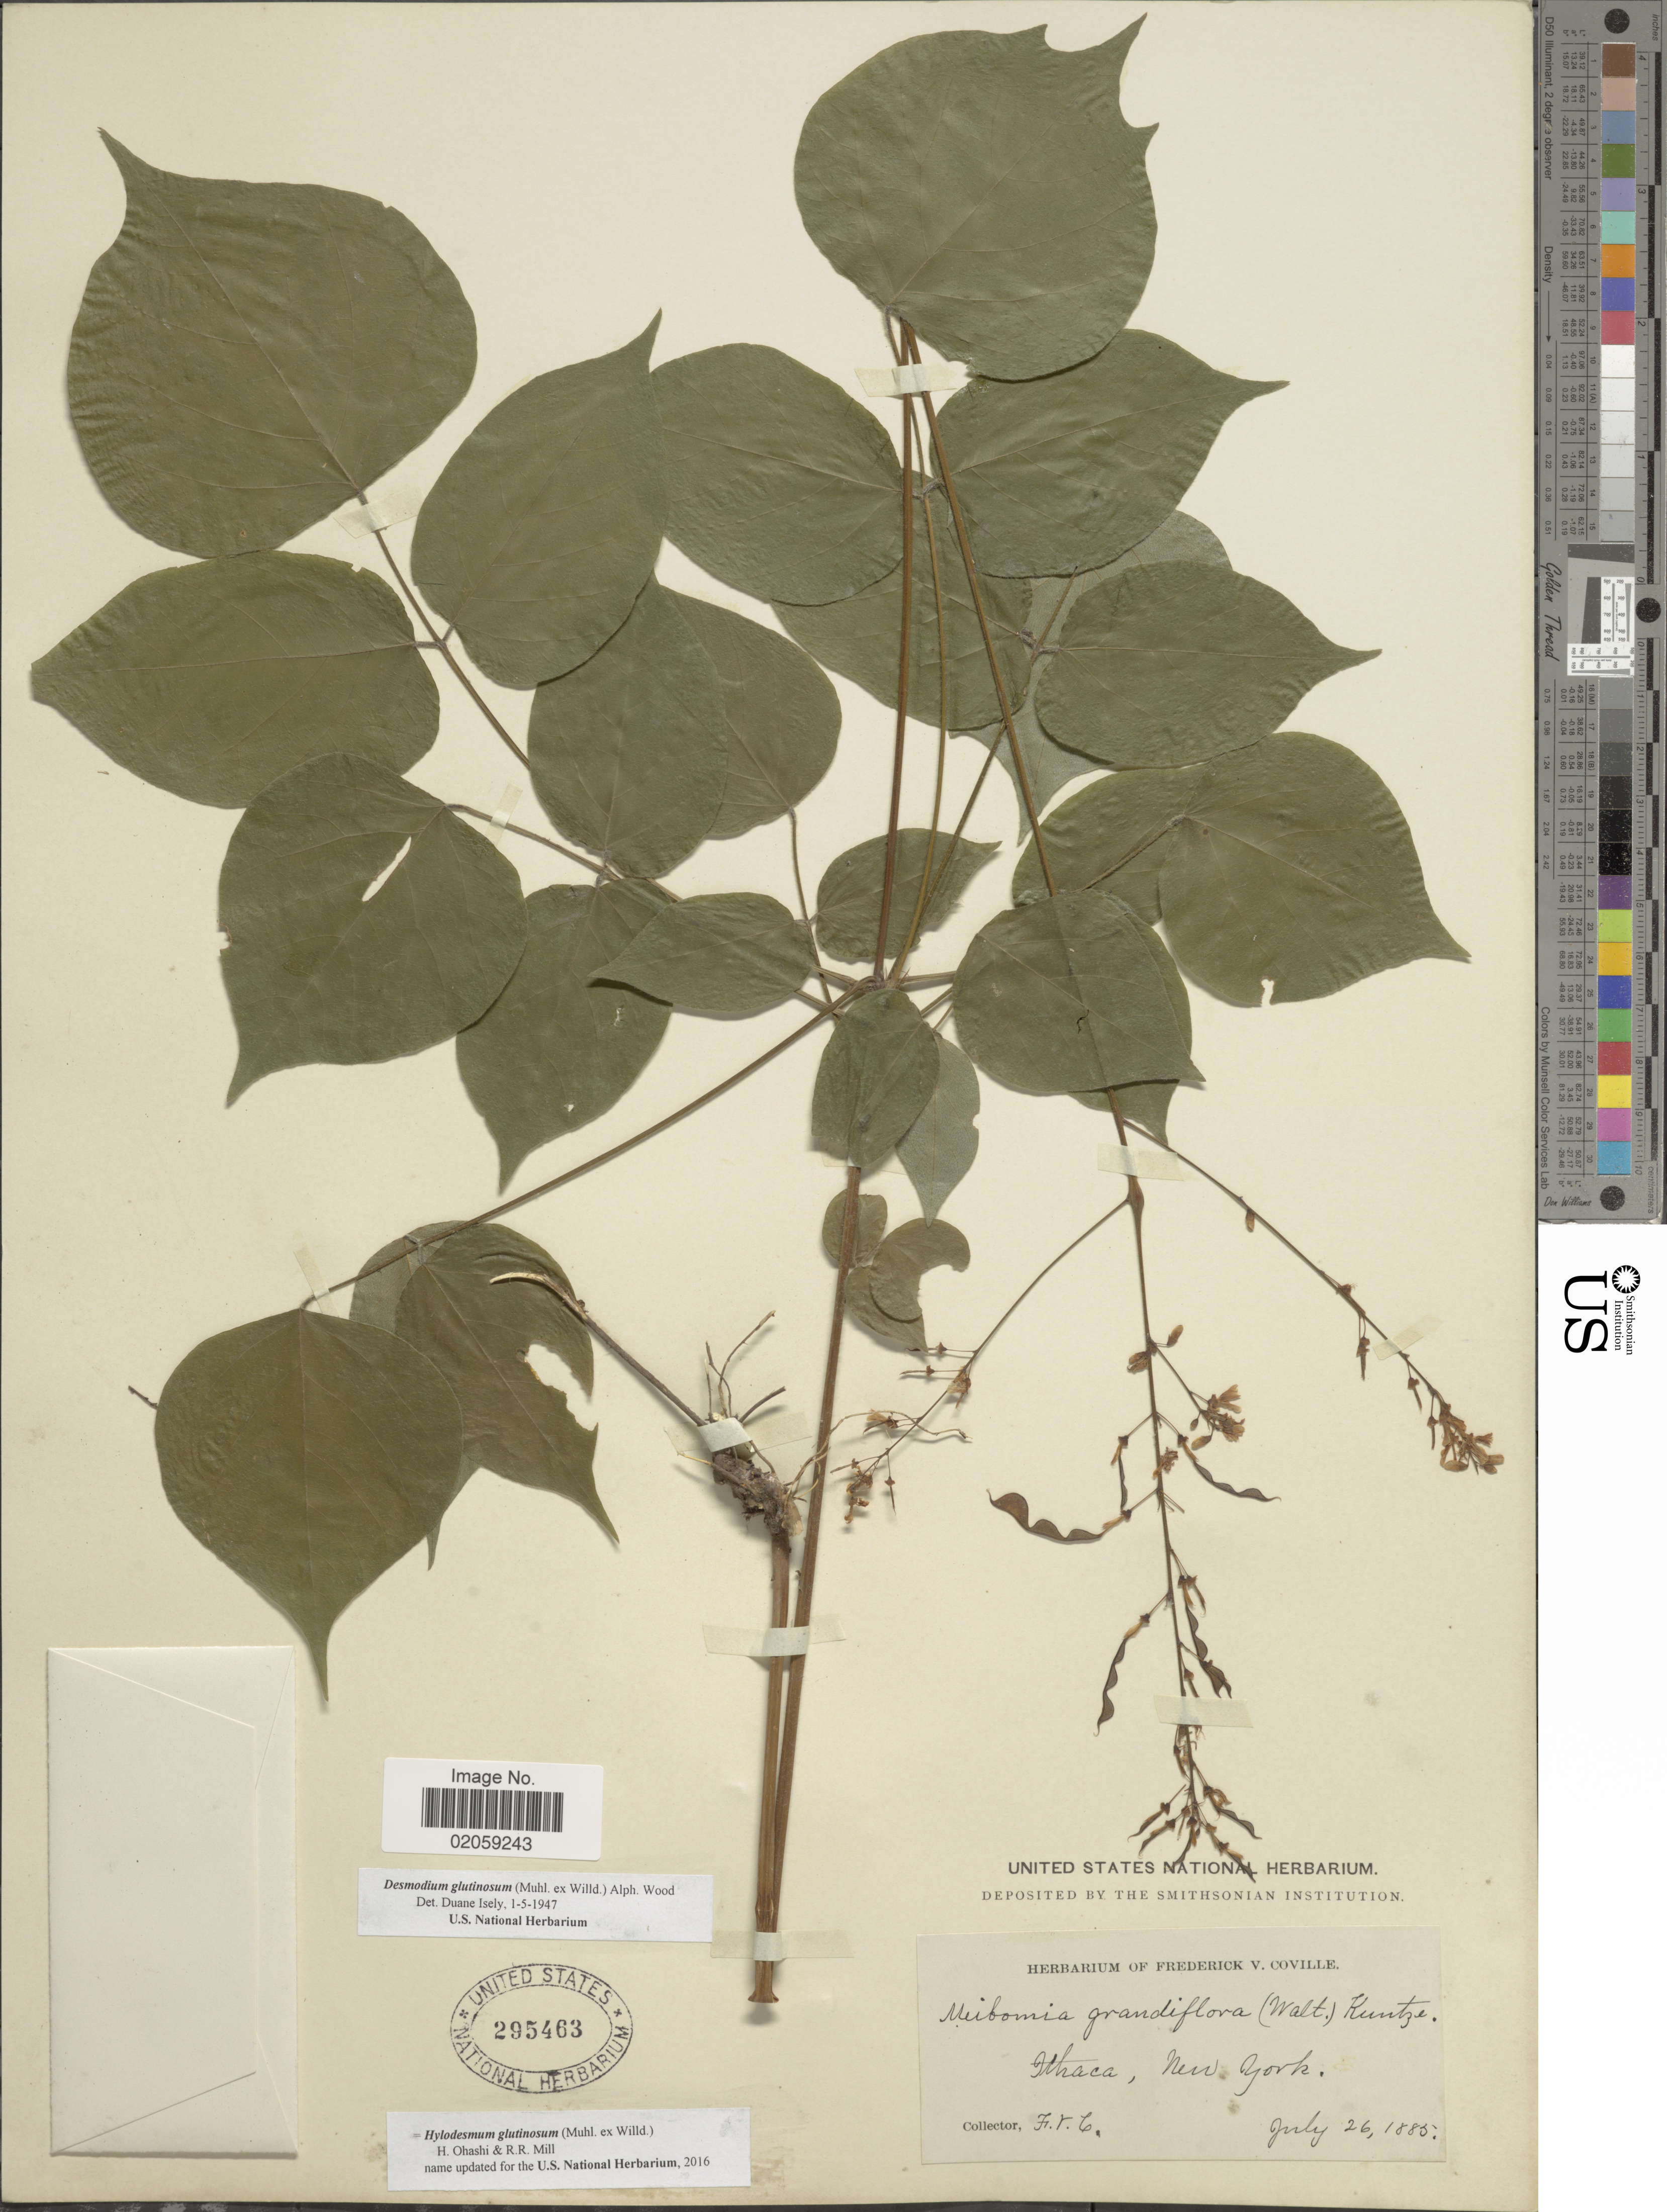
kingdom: Plantae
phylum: Tracheophyta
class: Magnoliopsida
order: Fabales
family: Fabaceae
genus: Hylodesmum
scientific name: Hylodesmum glutinosum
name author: (Muhl. ex Willd.) H. Ohashi & R.R. Mill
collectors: F. V. Coville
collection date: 1885-07-26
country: United States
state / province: New York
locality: Ithaca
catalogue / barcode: US 295463